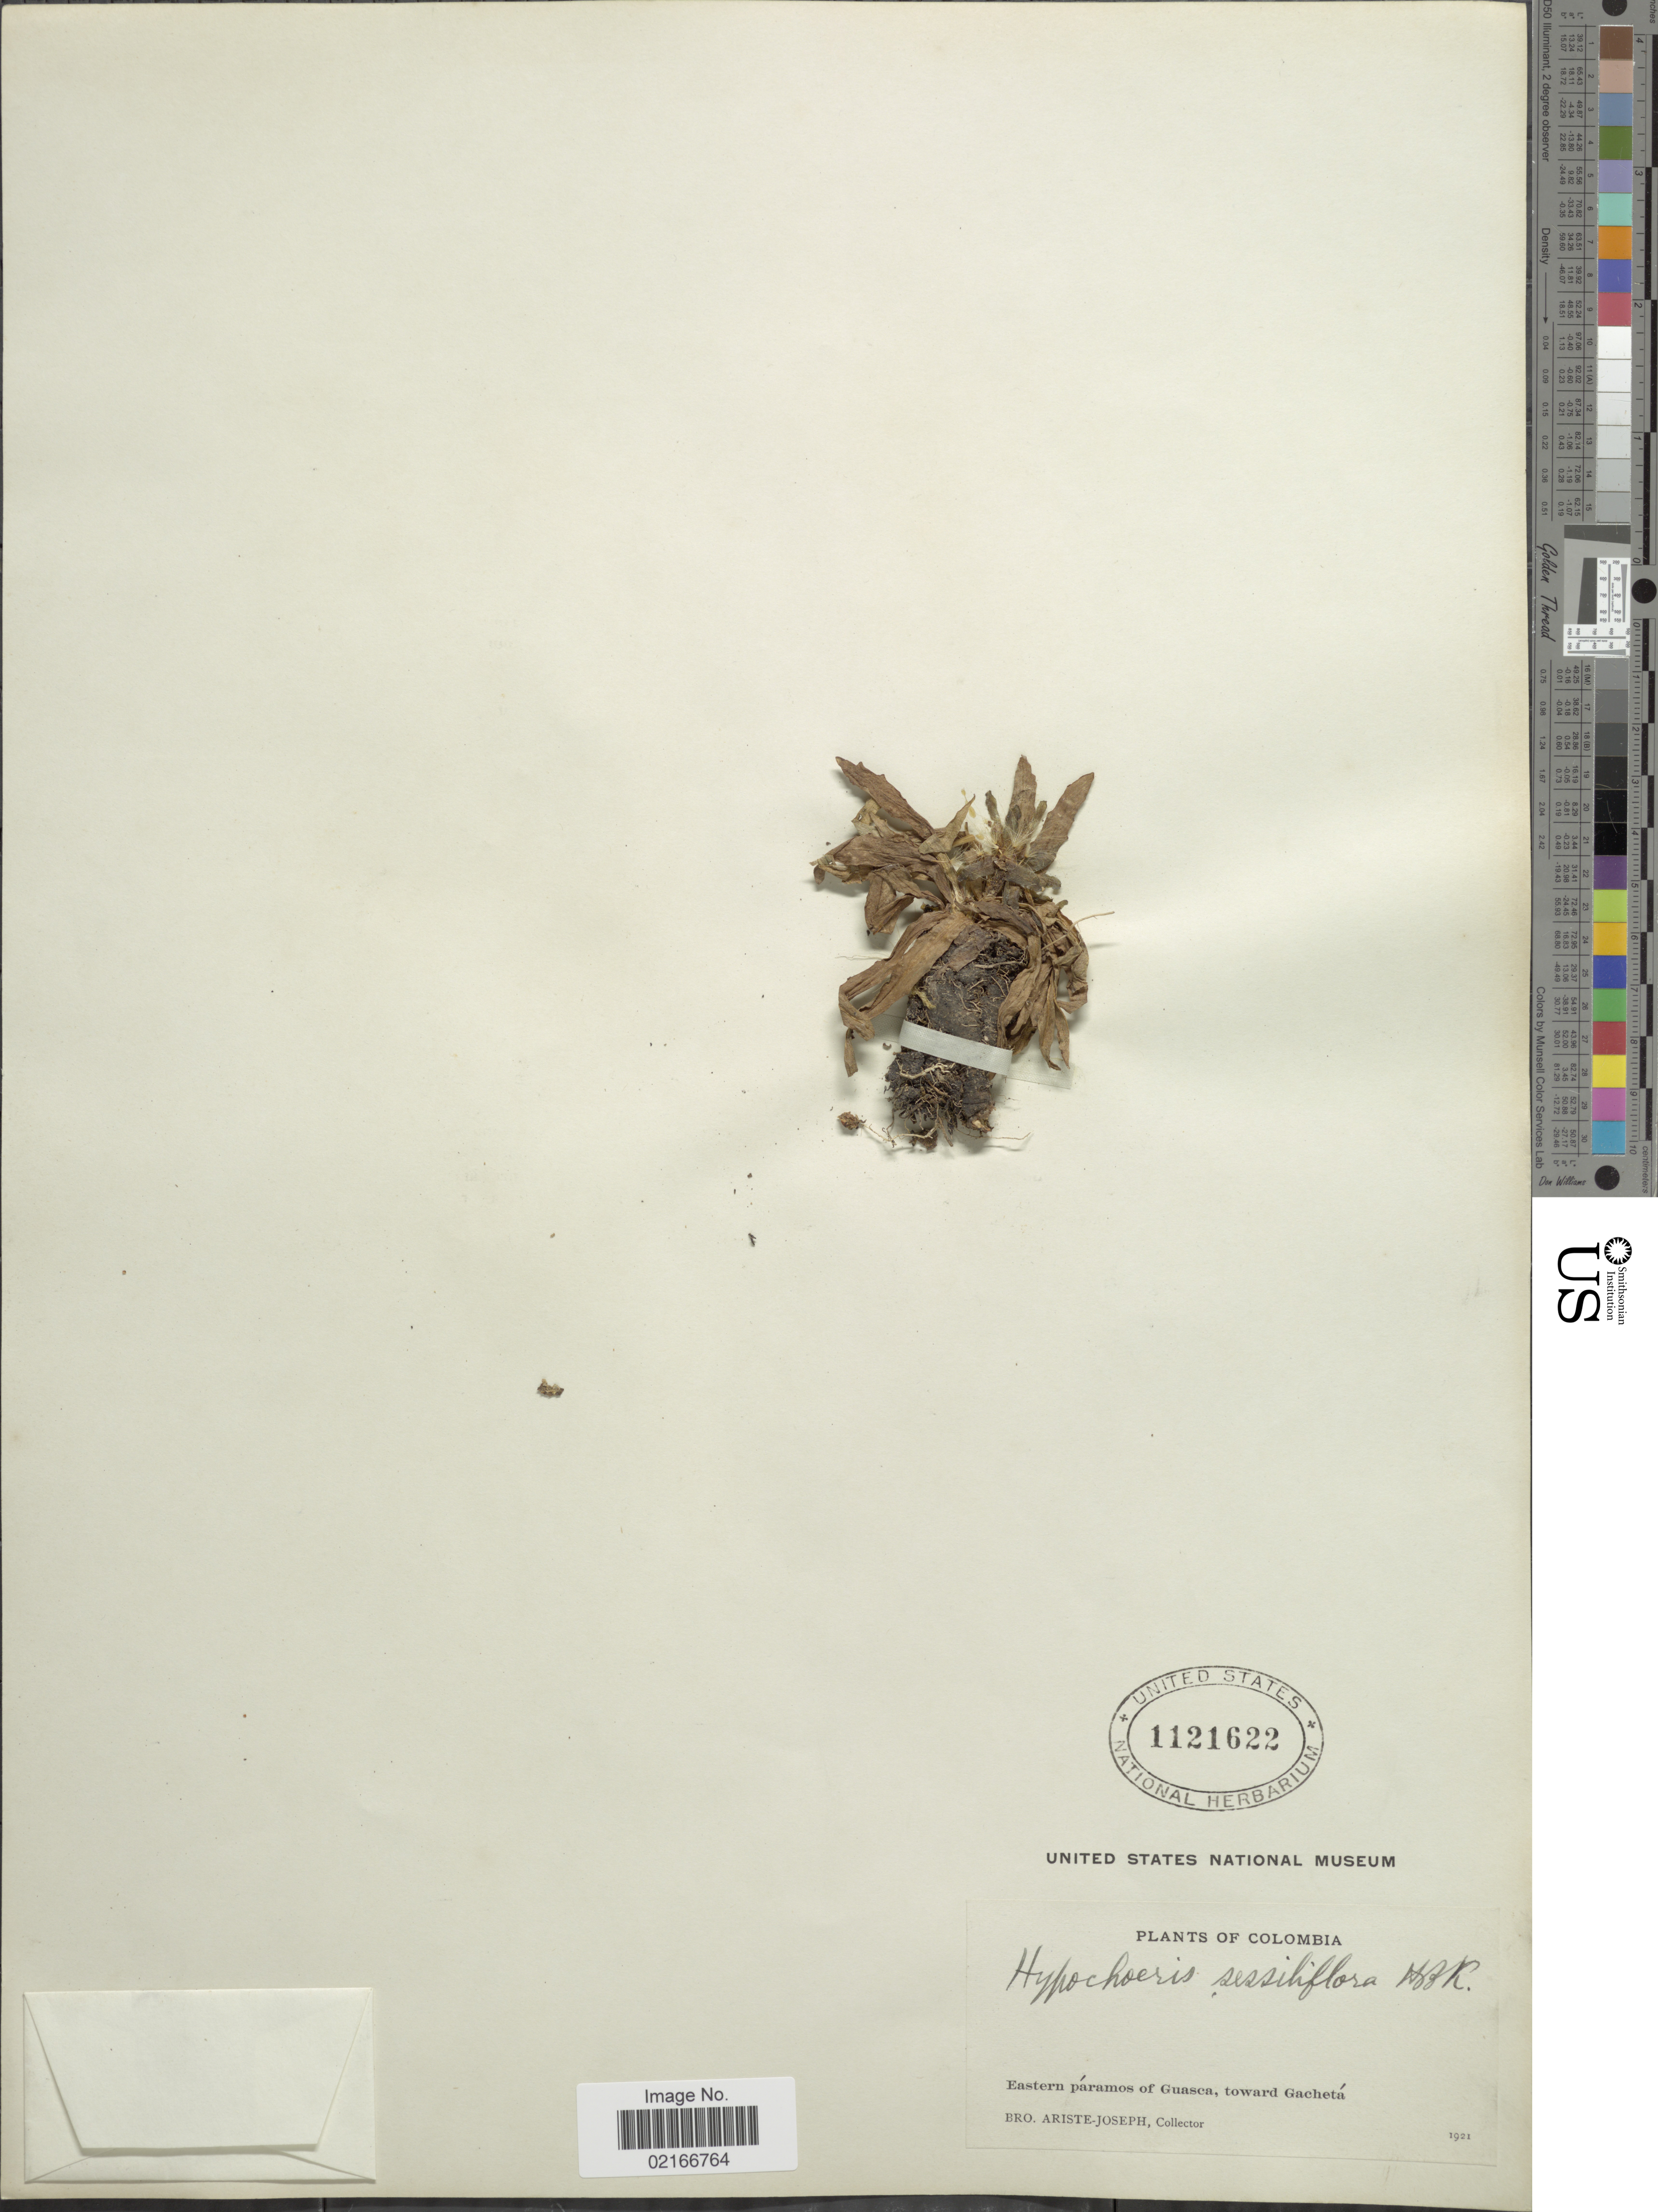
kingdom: Plantae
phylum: Tracheophyta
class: Magnoliopsida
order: Asterales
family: Asteraceae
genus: Hypochaeris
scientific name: Hypochaeris sessiflora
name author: Kunth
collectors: Bro. Ariste-Joseph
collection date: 1921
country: Colombia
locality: Eastern páramos of Guasca, toward Gachetá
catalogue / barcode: US 1121622